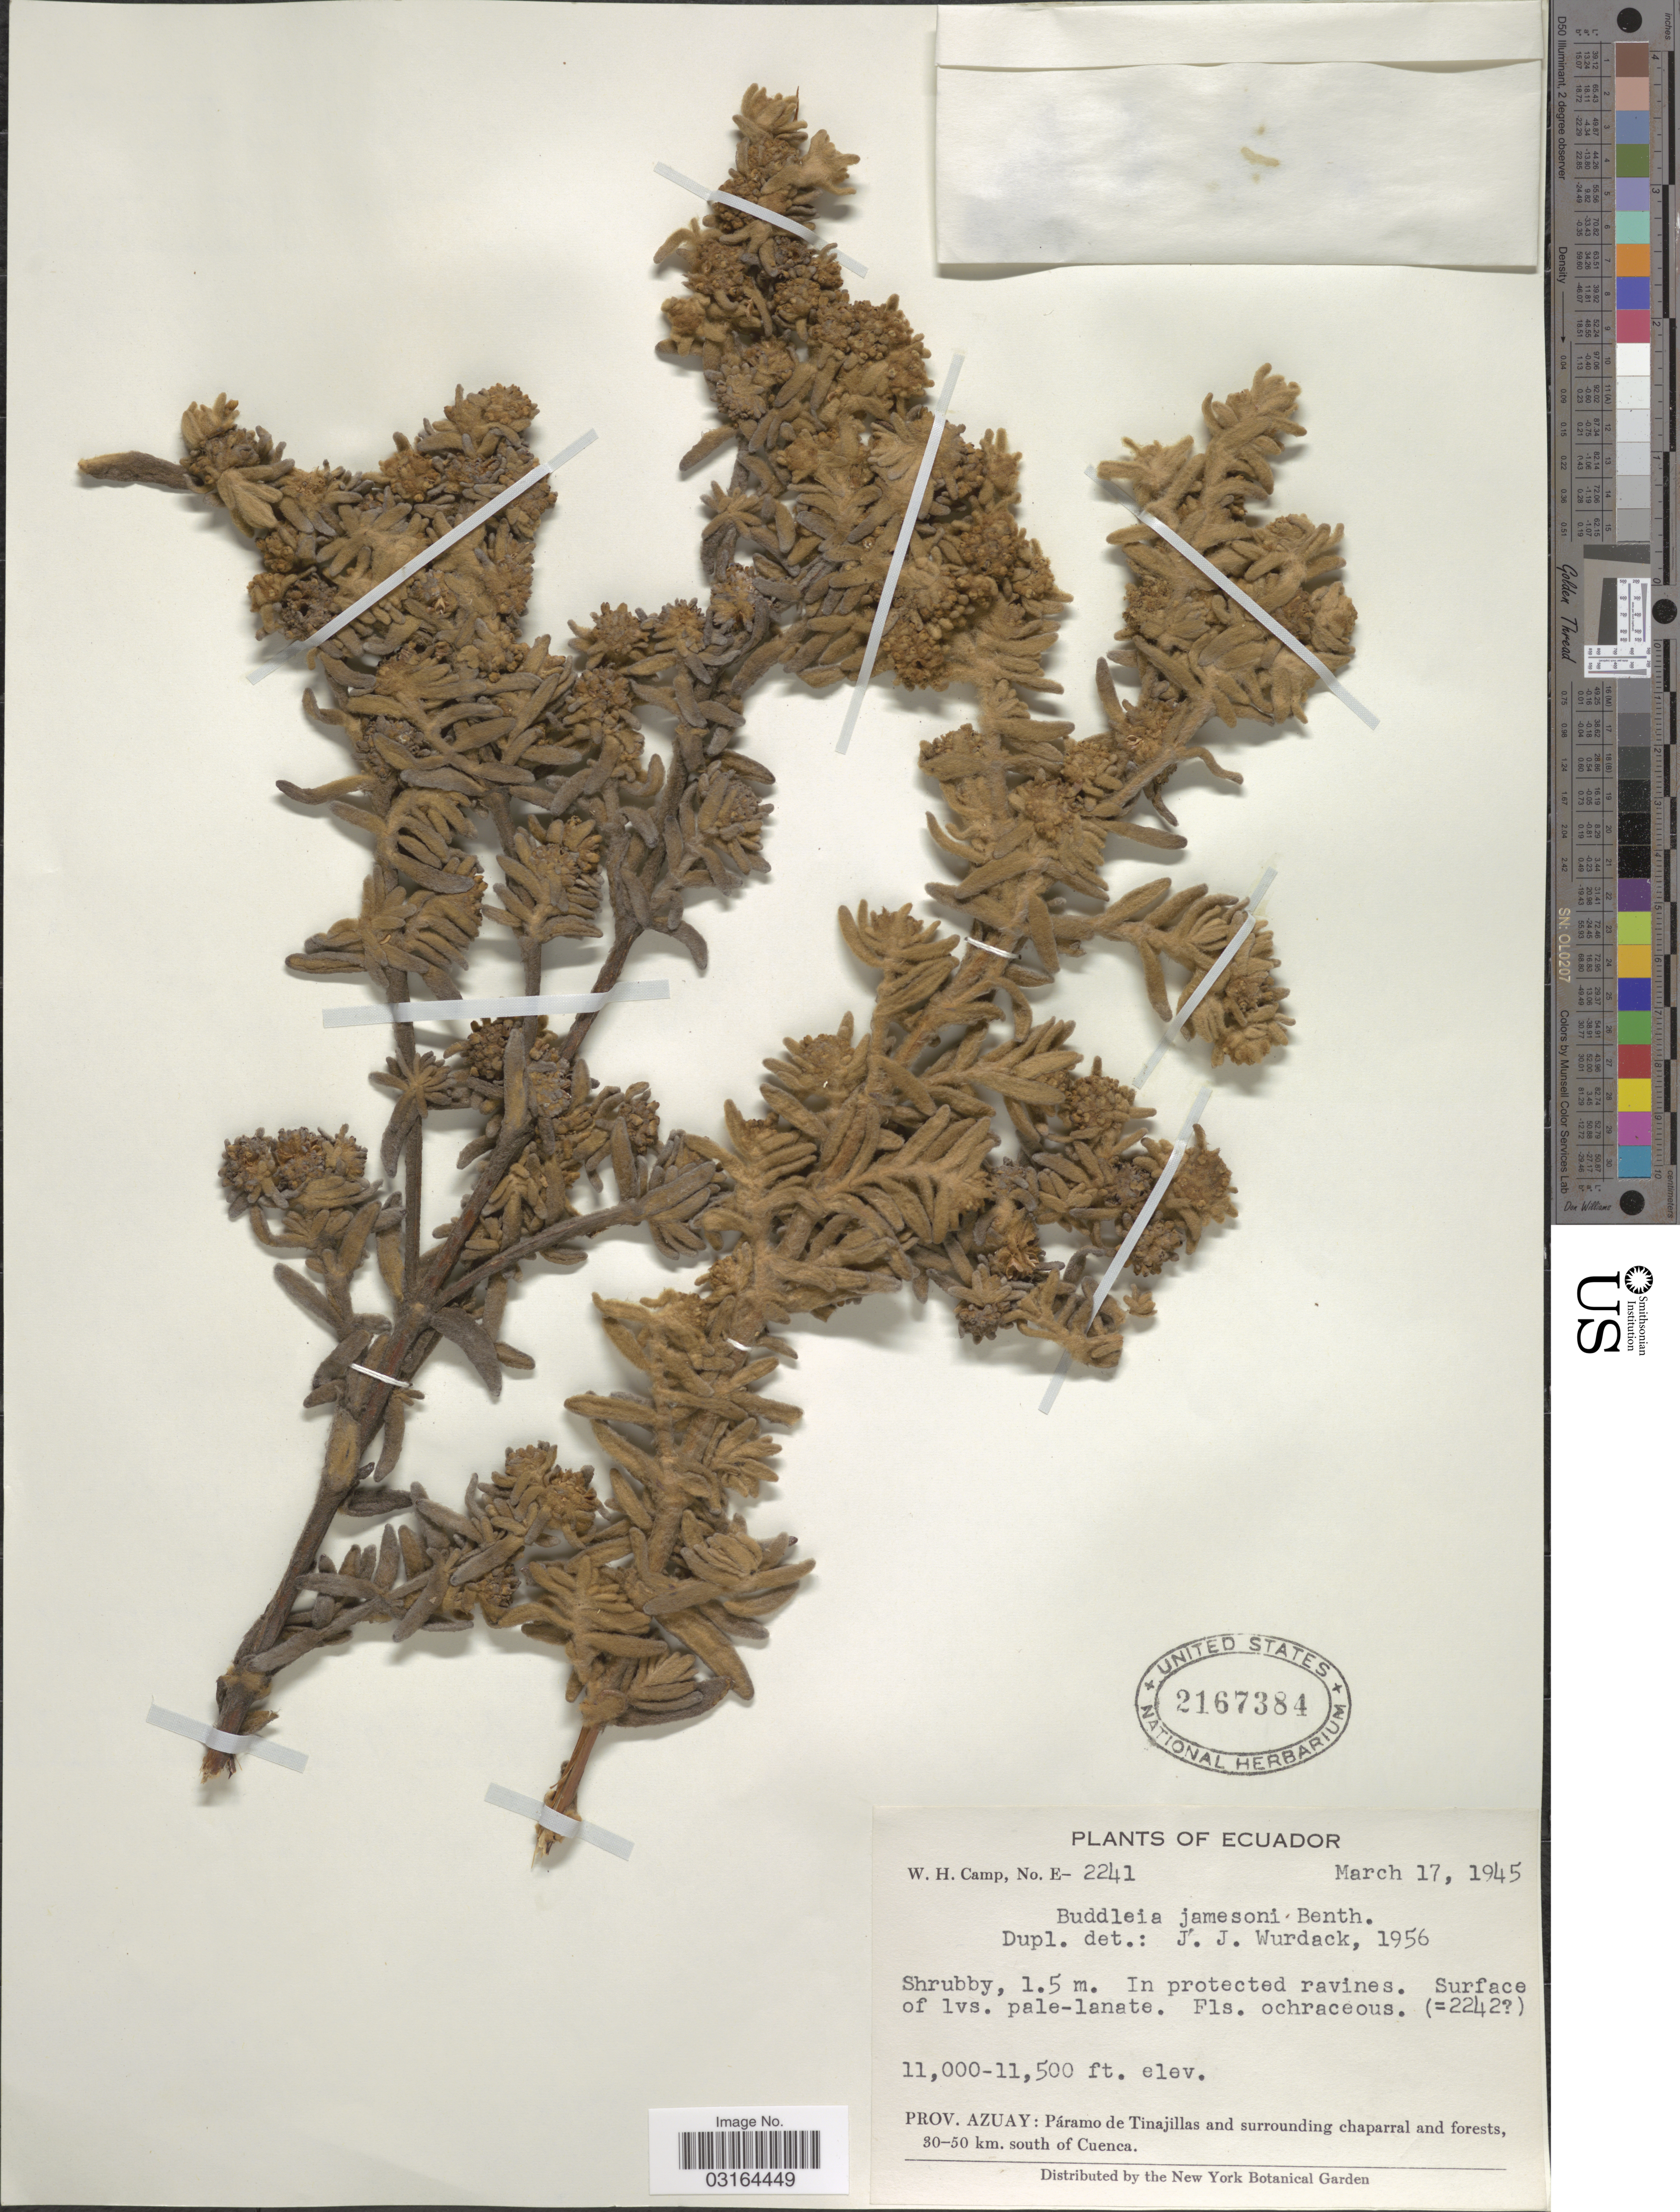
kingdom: Plantae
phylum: Tracheophyta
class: Magnoliopsida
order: Lamiales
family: Scrophulariaceae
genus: Buddleja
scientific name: Buddleja jamesonii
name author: Benth.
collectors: W. H. Camp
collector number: E-2241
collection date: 1945-03-17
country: Ecuador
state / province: Azuay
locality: Prov. Azuay: Páramo de Tinajillas and surrounding chaparral and forests, 30-50 km. south of Cuenca.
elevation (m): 3353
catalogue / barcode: US 2167384